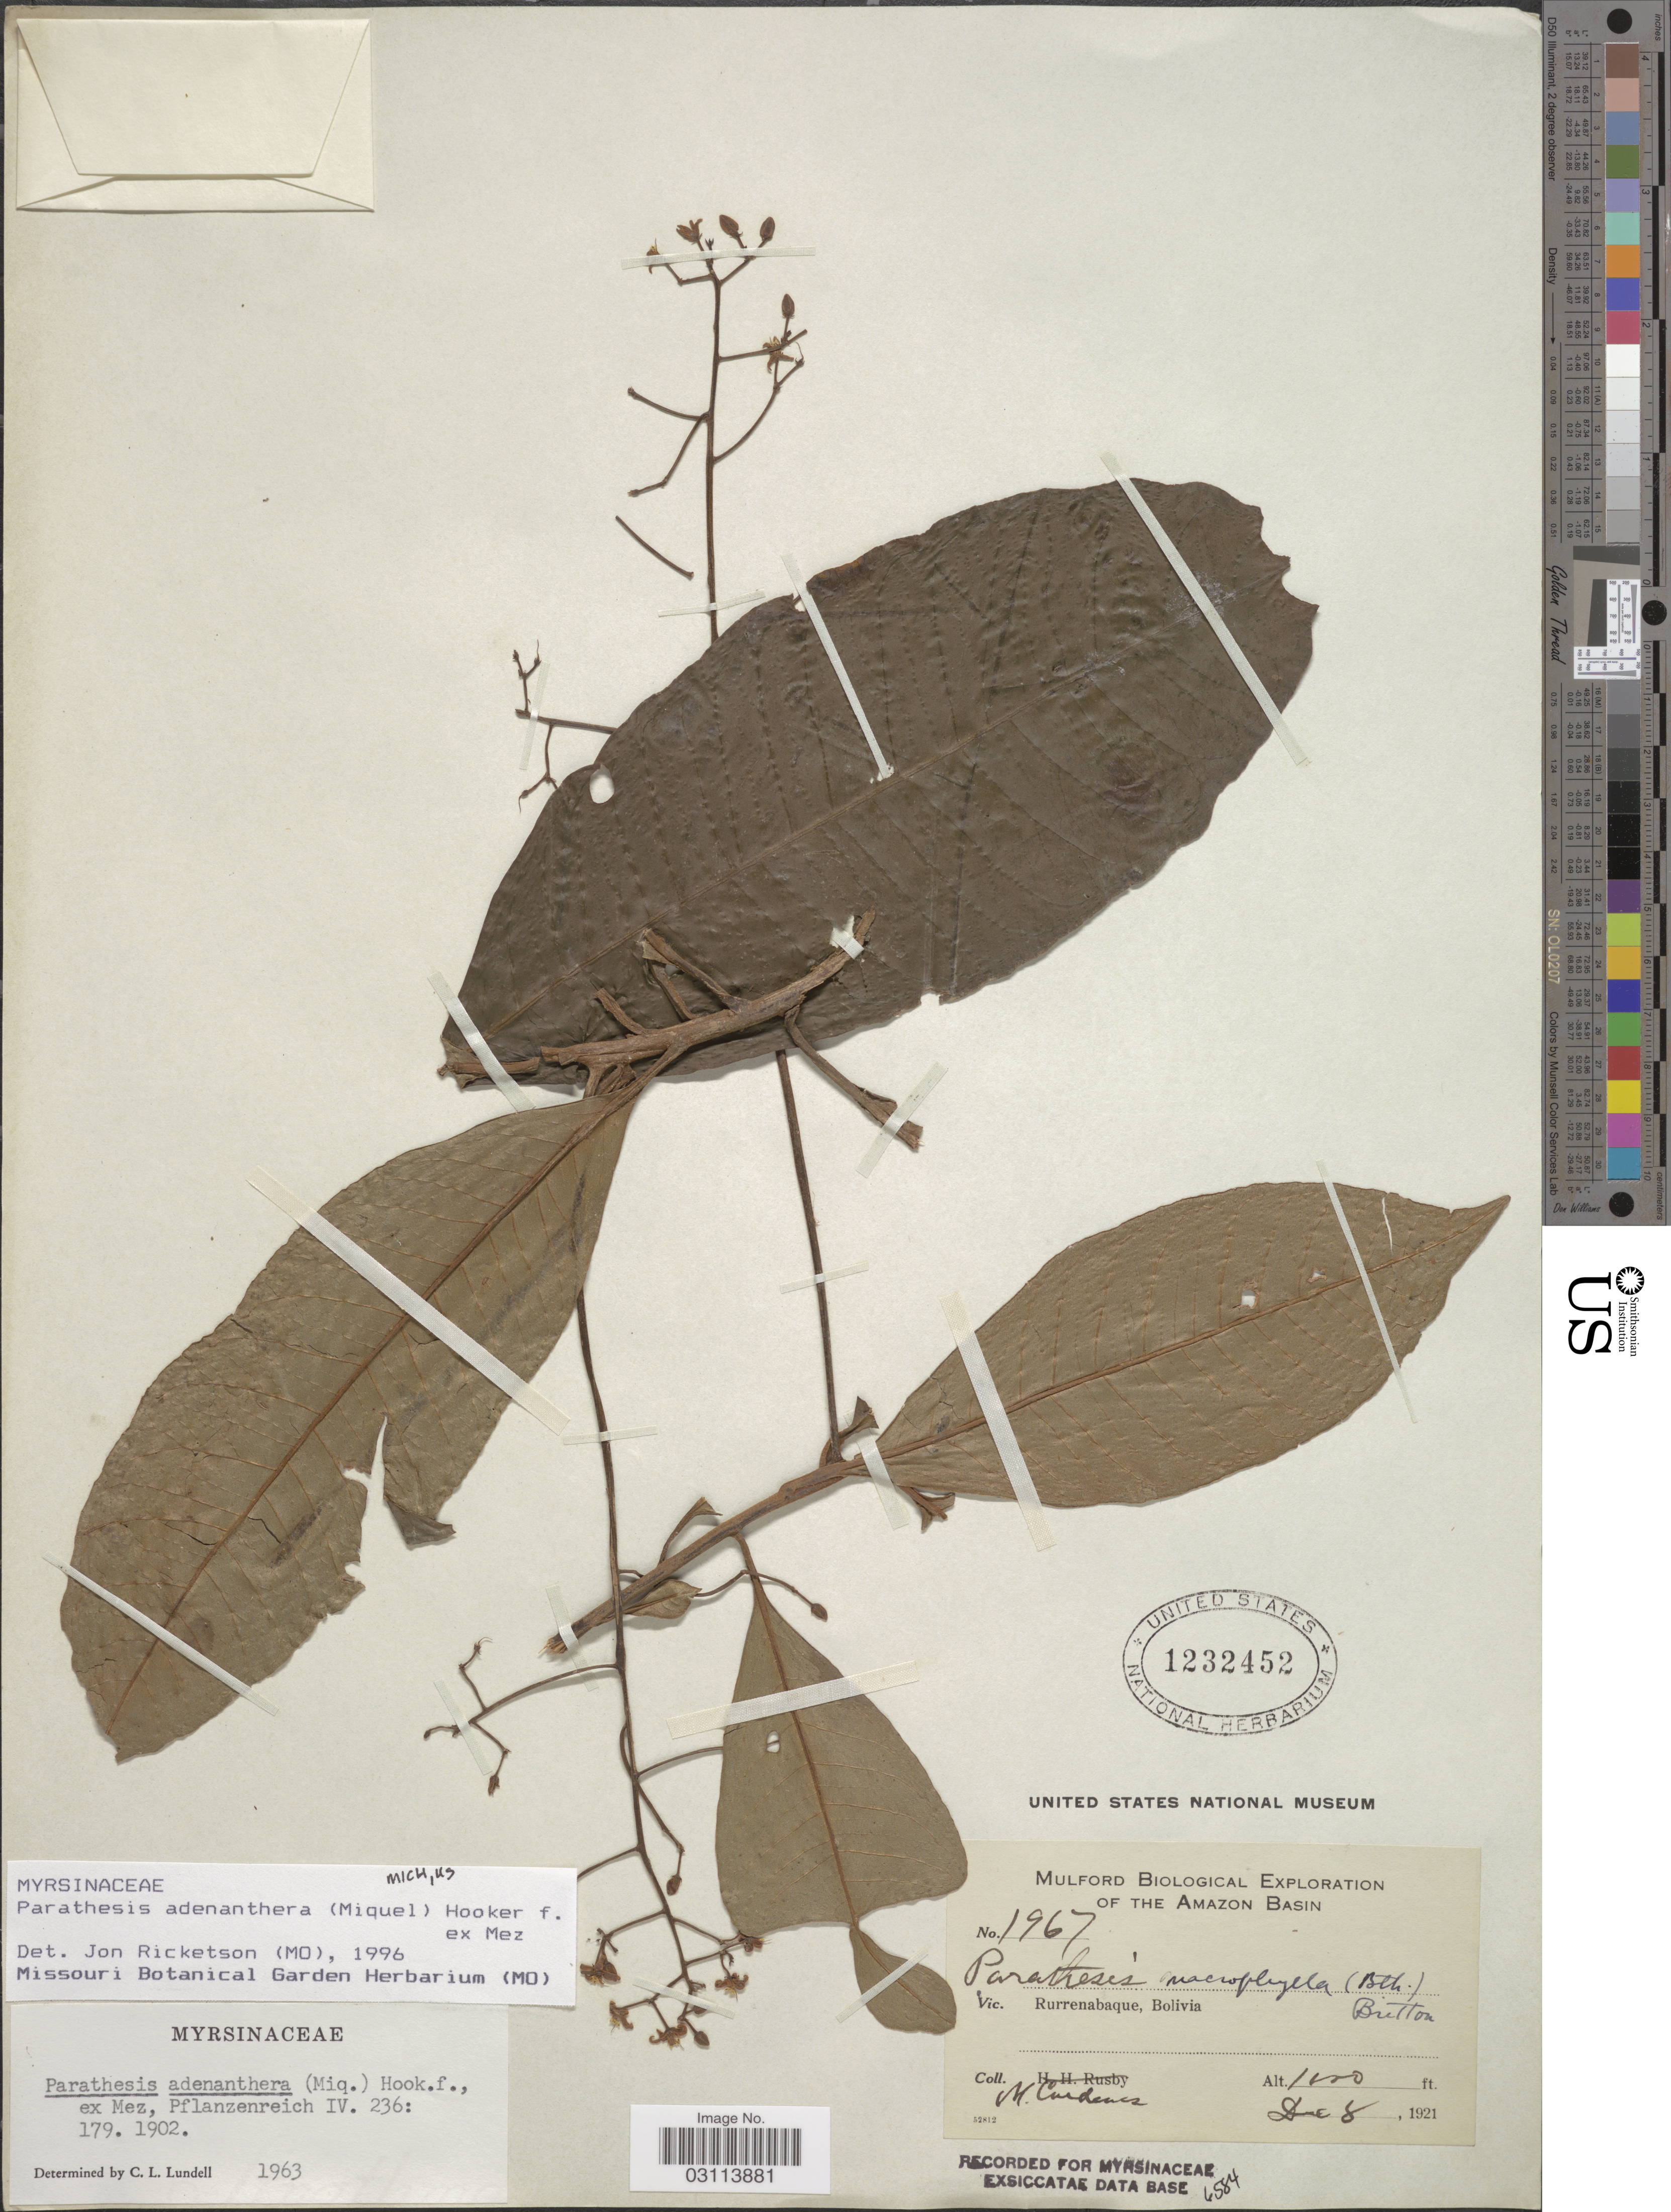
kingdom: Plantae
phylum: Tracheophyta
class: Magnoliopsida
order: Ericales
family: Primulaceae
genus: Parathesis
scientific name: Parathesis adenanthera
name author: (Miq.) Hook. f. ex Mez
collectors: M. Cárdenas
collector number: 1967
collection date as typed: Dec. 8, 1921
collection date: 1921-12-08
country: Bolivia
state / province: Beni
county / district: José Ballivián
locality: Rurrenabaque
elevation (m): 305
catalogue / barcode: US 1232452